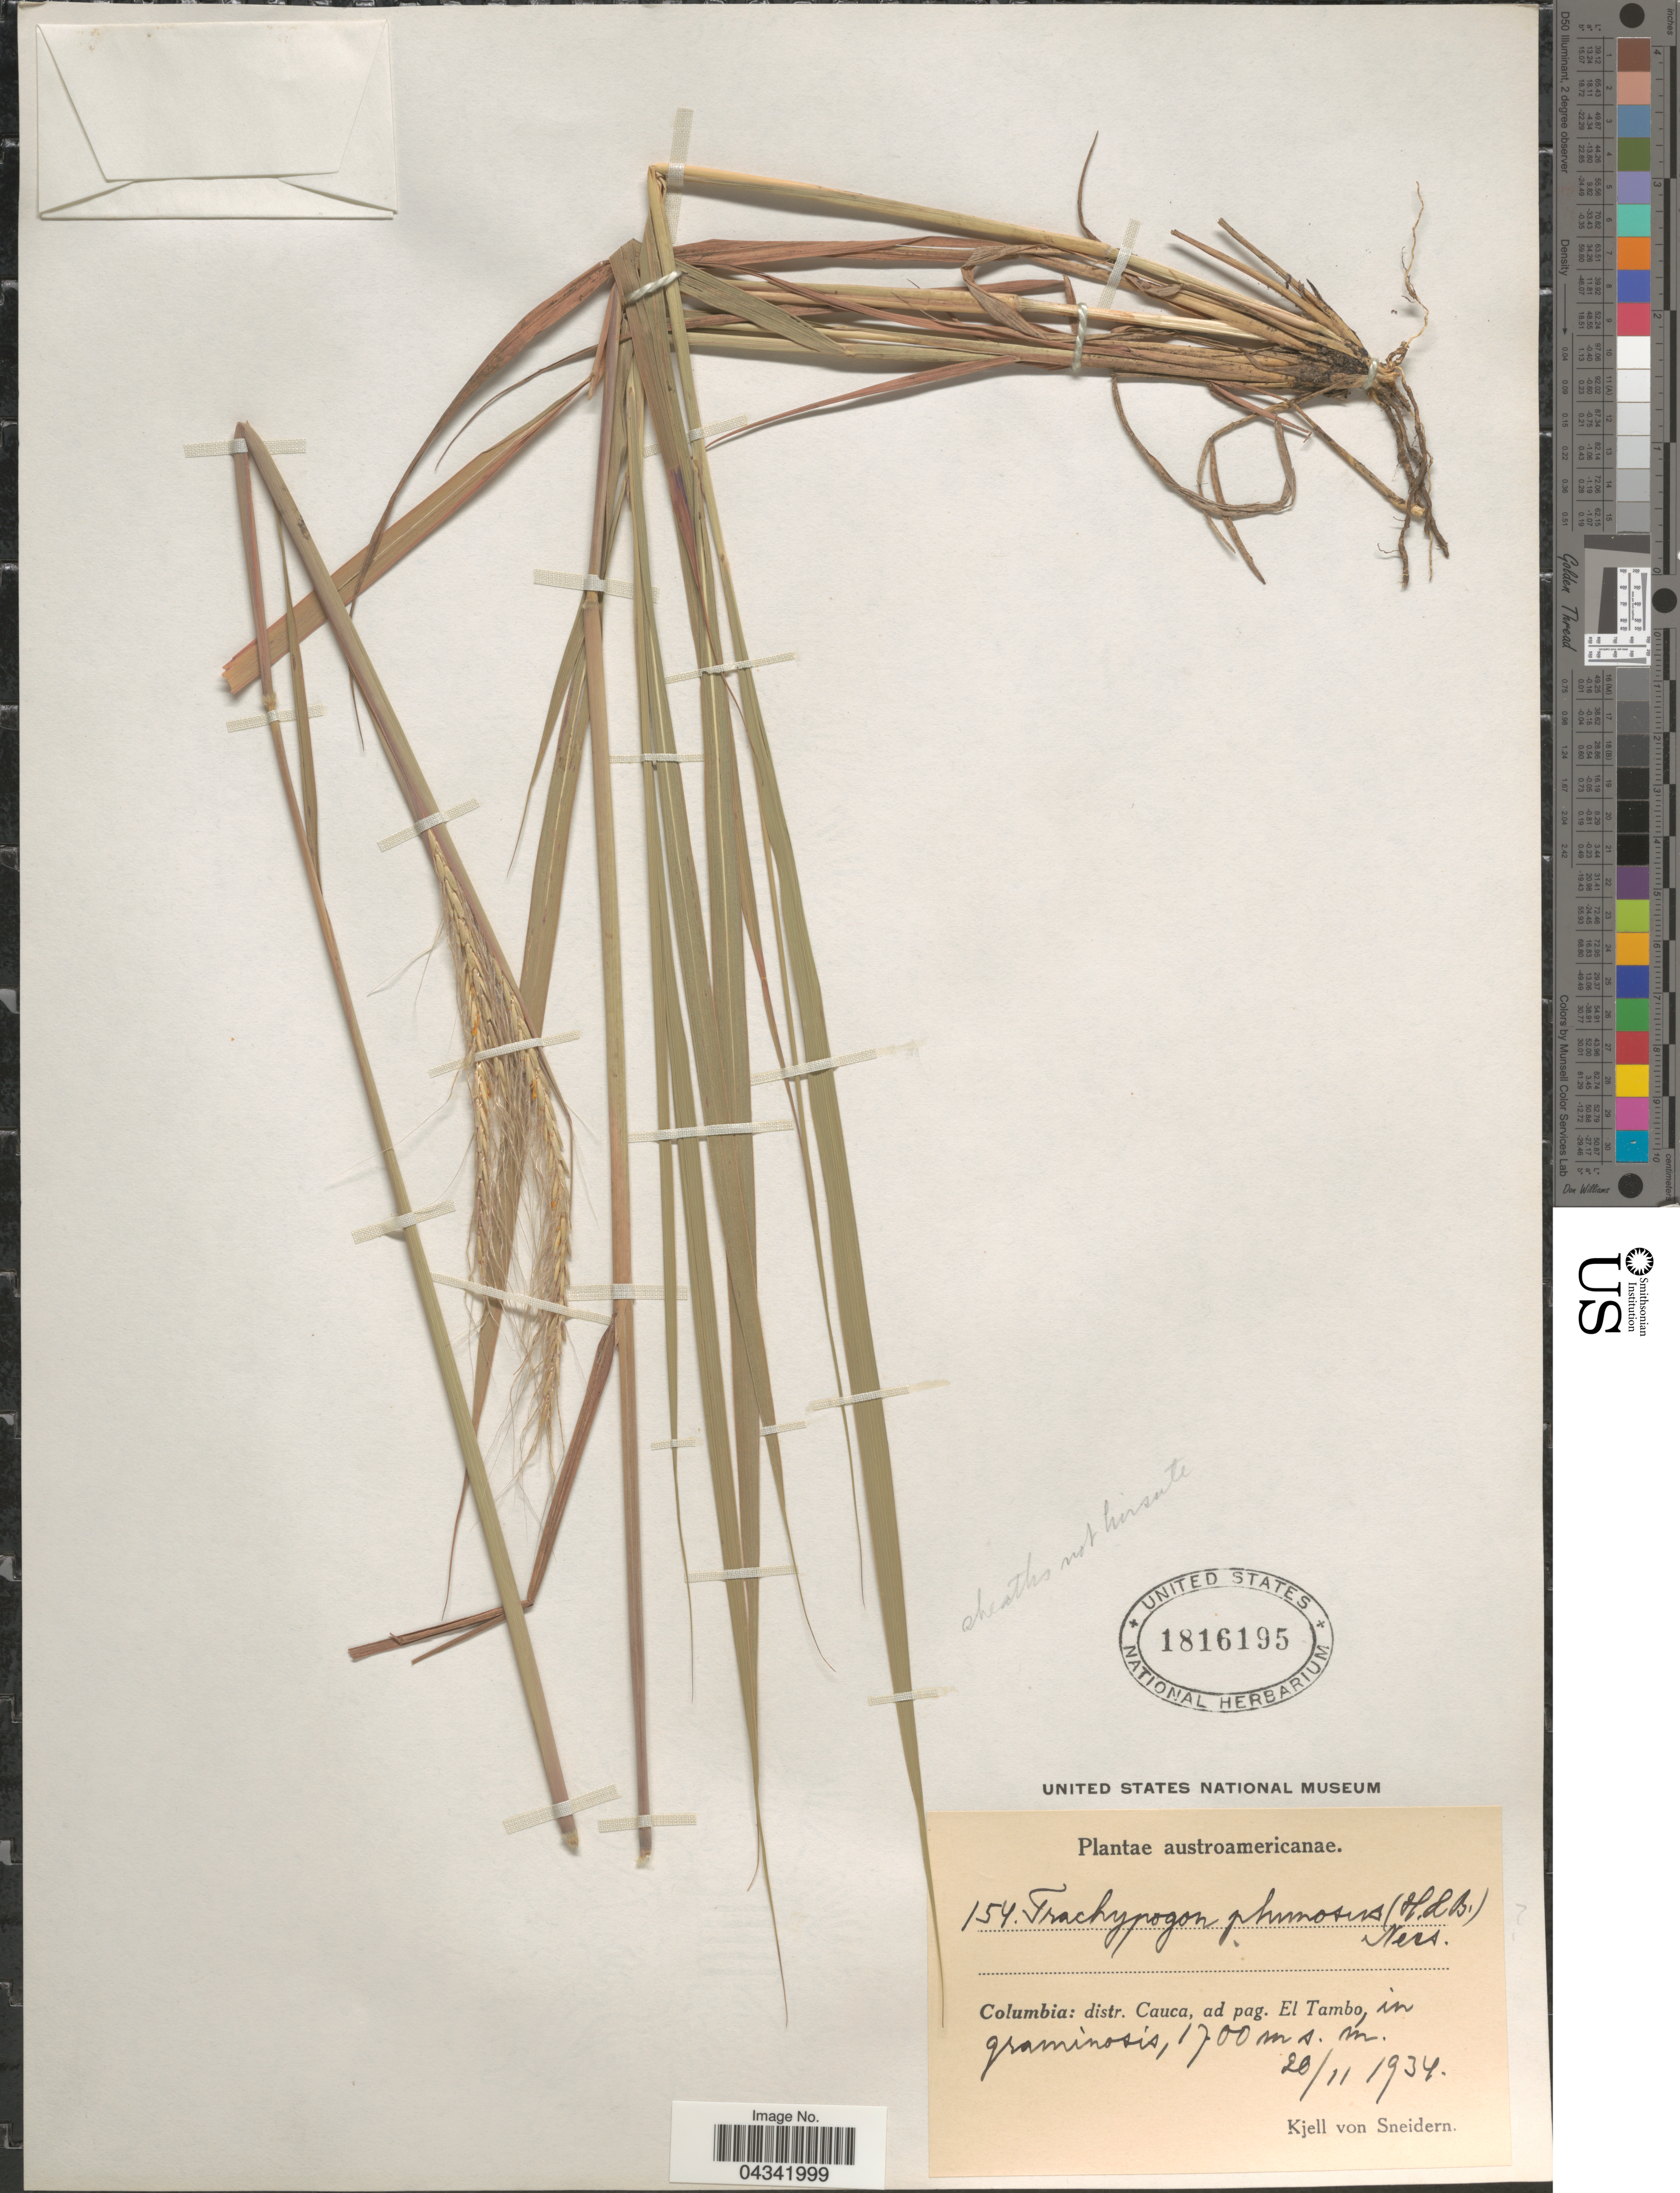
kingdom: Plantae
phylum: Tracheophyta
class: Liliopsida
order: Poales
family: Poaceae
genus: Trachypogon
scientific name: Trachypogon spicatus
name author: (L. f.) Kuntze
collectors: K. von Sneidern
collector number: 154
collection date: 1934-11-20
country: Colombia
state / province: Cauca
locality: Austroamericanae. Distr. Cauca, ad pag. El Tambo in graminosis.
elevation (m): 1700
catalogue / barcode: US 1816195